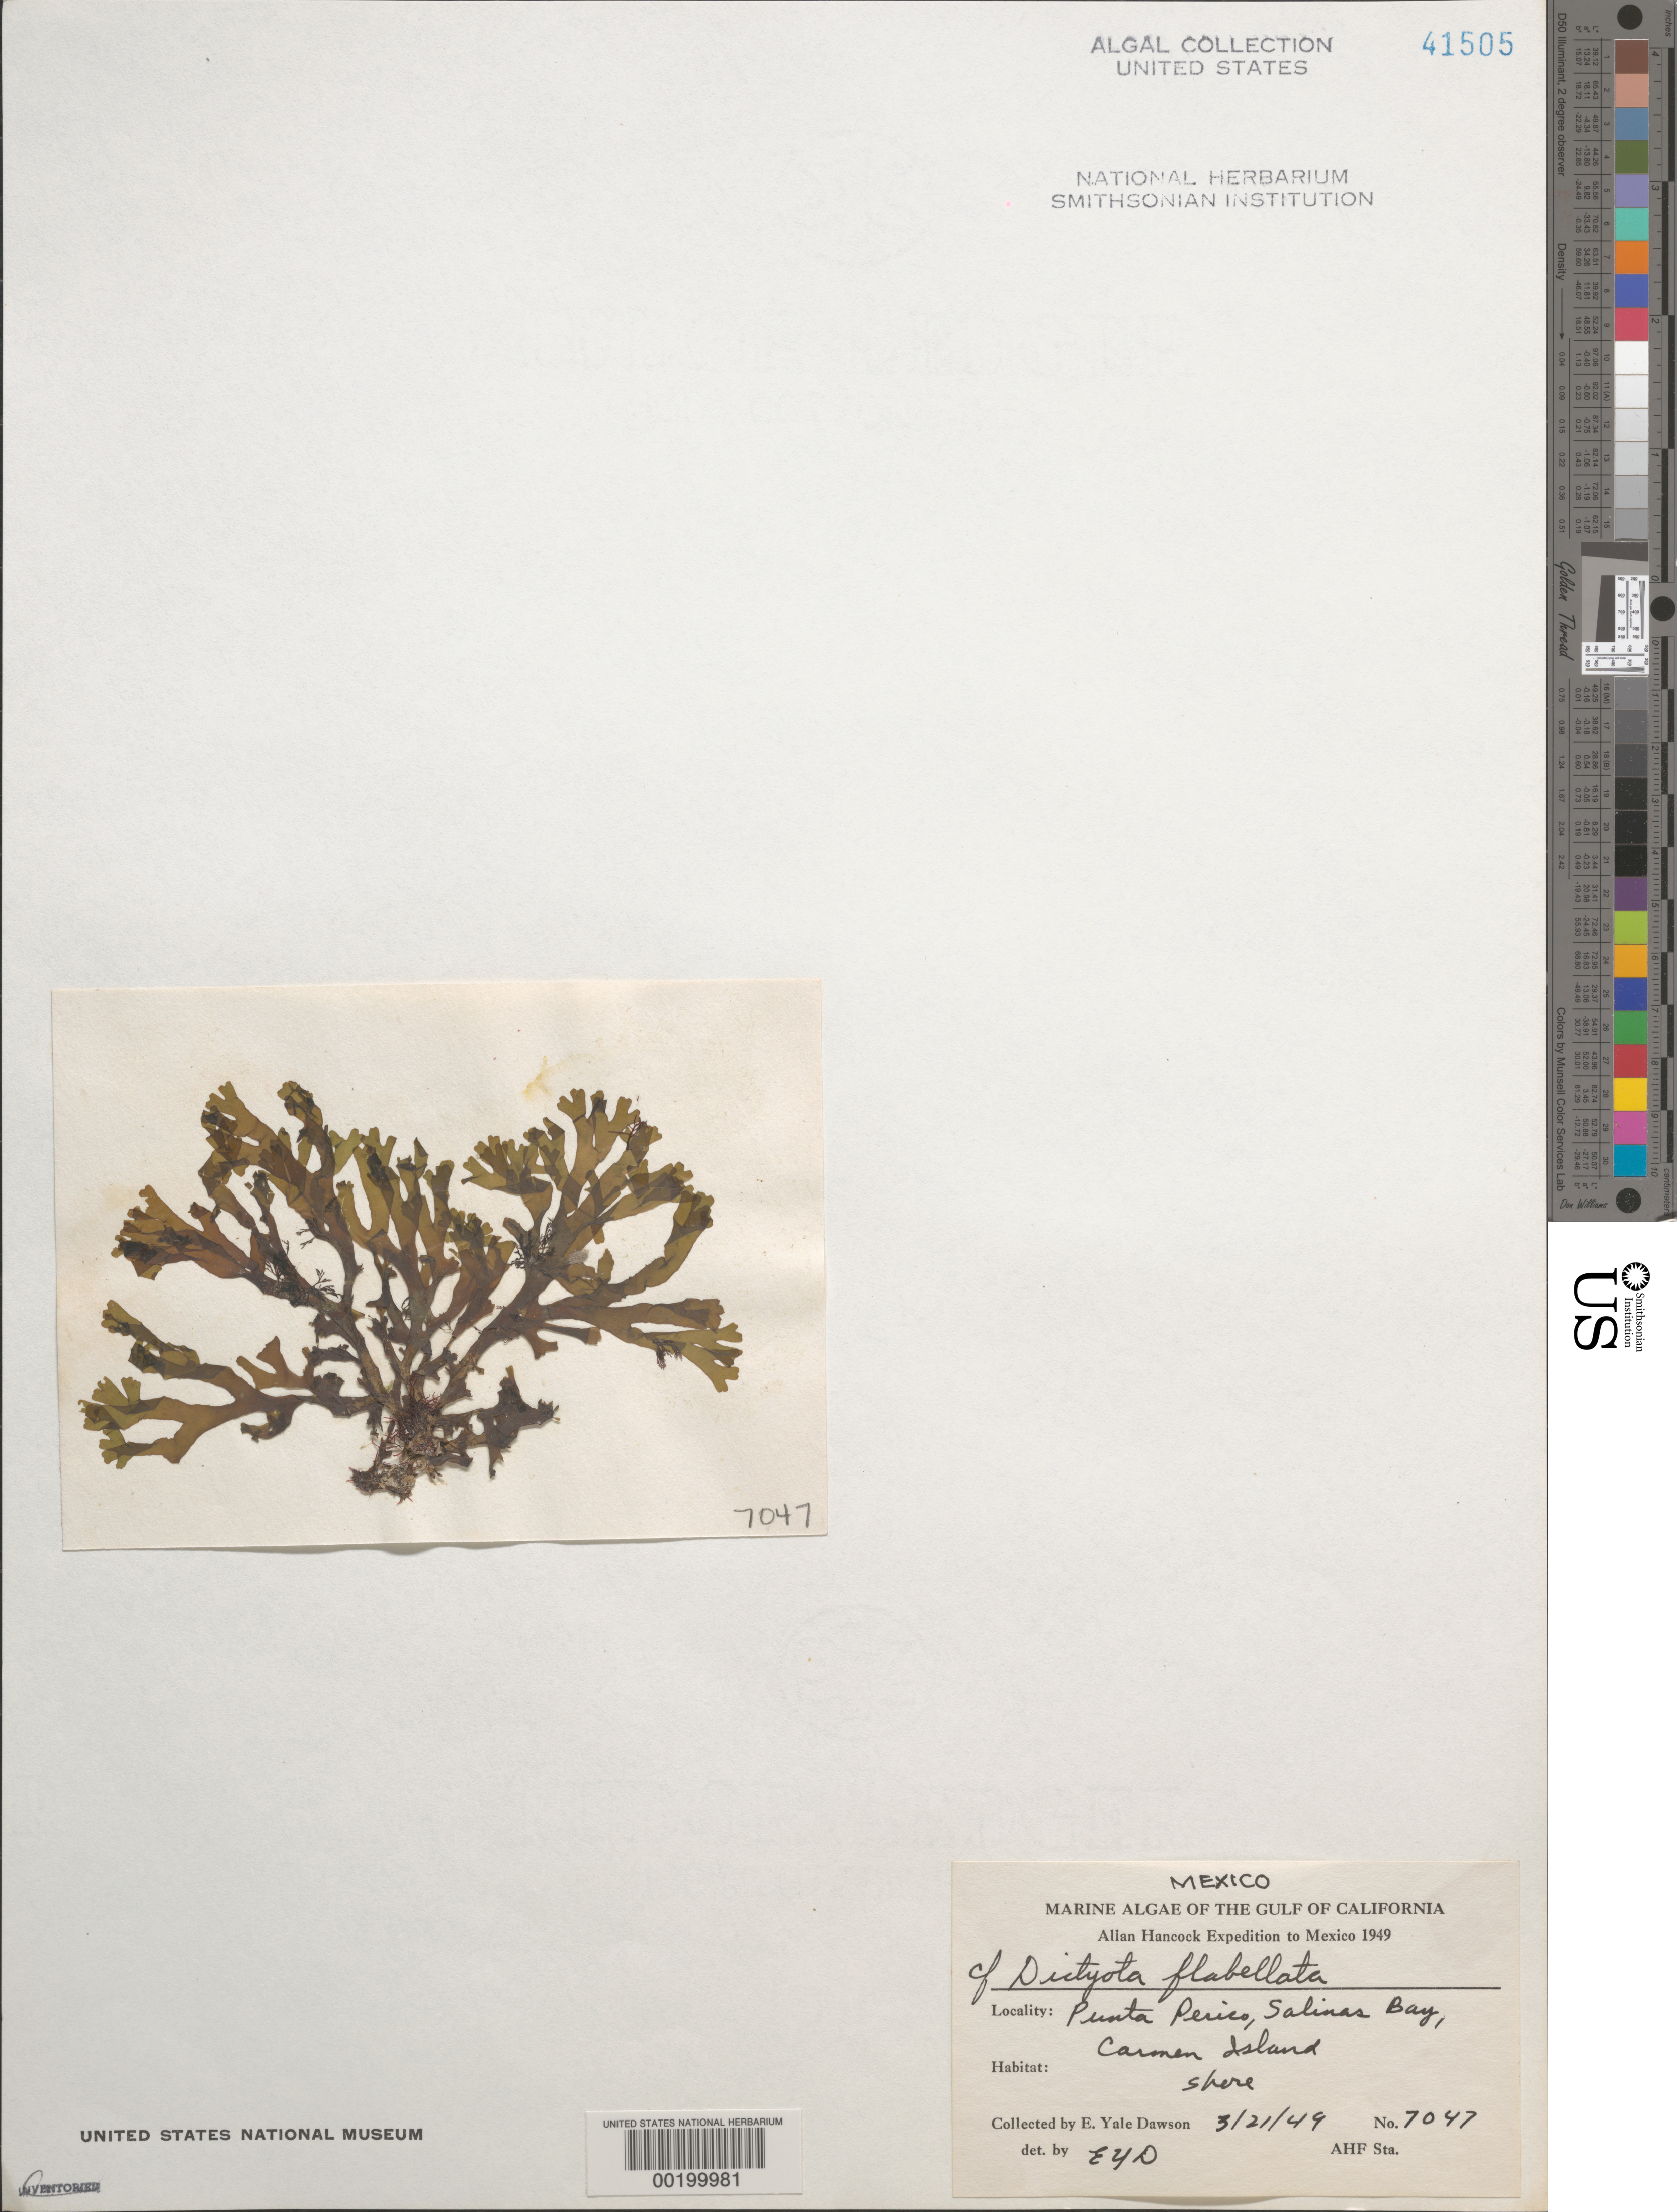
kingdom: Chromista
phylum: Ochrophyta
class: Phaeophyceae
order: Dictyotales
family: Dictyotaceae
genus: Dictyota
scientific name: Dictyota flabellata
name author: (Collins) Setch. & N.L. Gardner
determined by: Dawson, E. Y.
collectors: E. Y. Dawson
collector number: EYD 7047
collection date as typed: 21 Mar 1949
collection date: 1949-03-21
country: Mexico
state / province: Baja California Sur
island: Isla Carmen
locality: Punta Perico, Bahia Salinas (Salinas Bay)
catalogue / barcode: US 41505